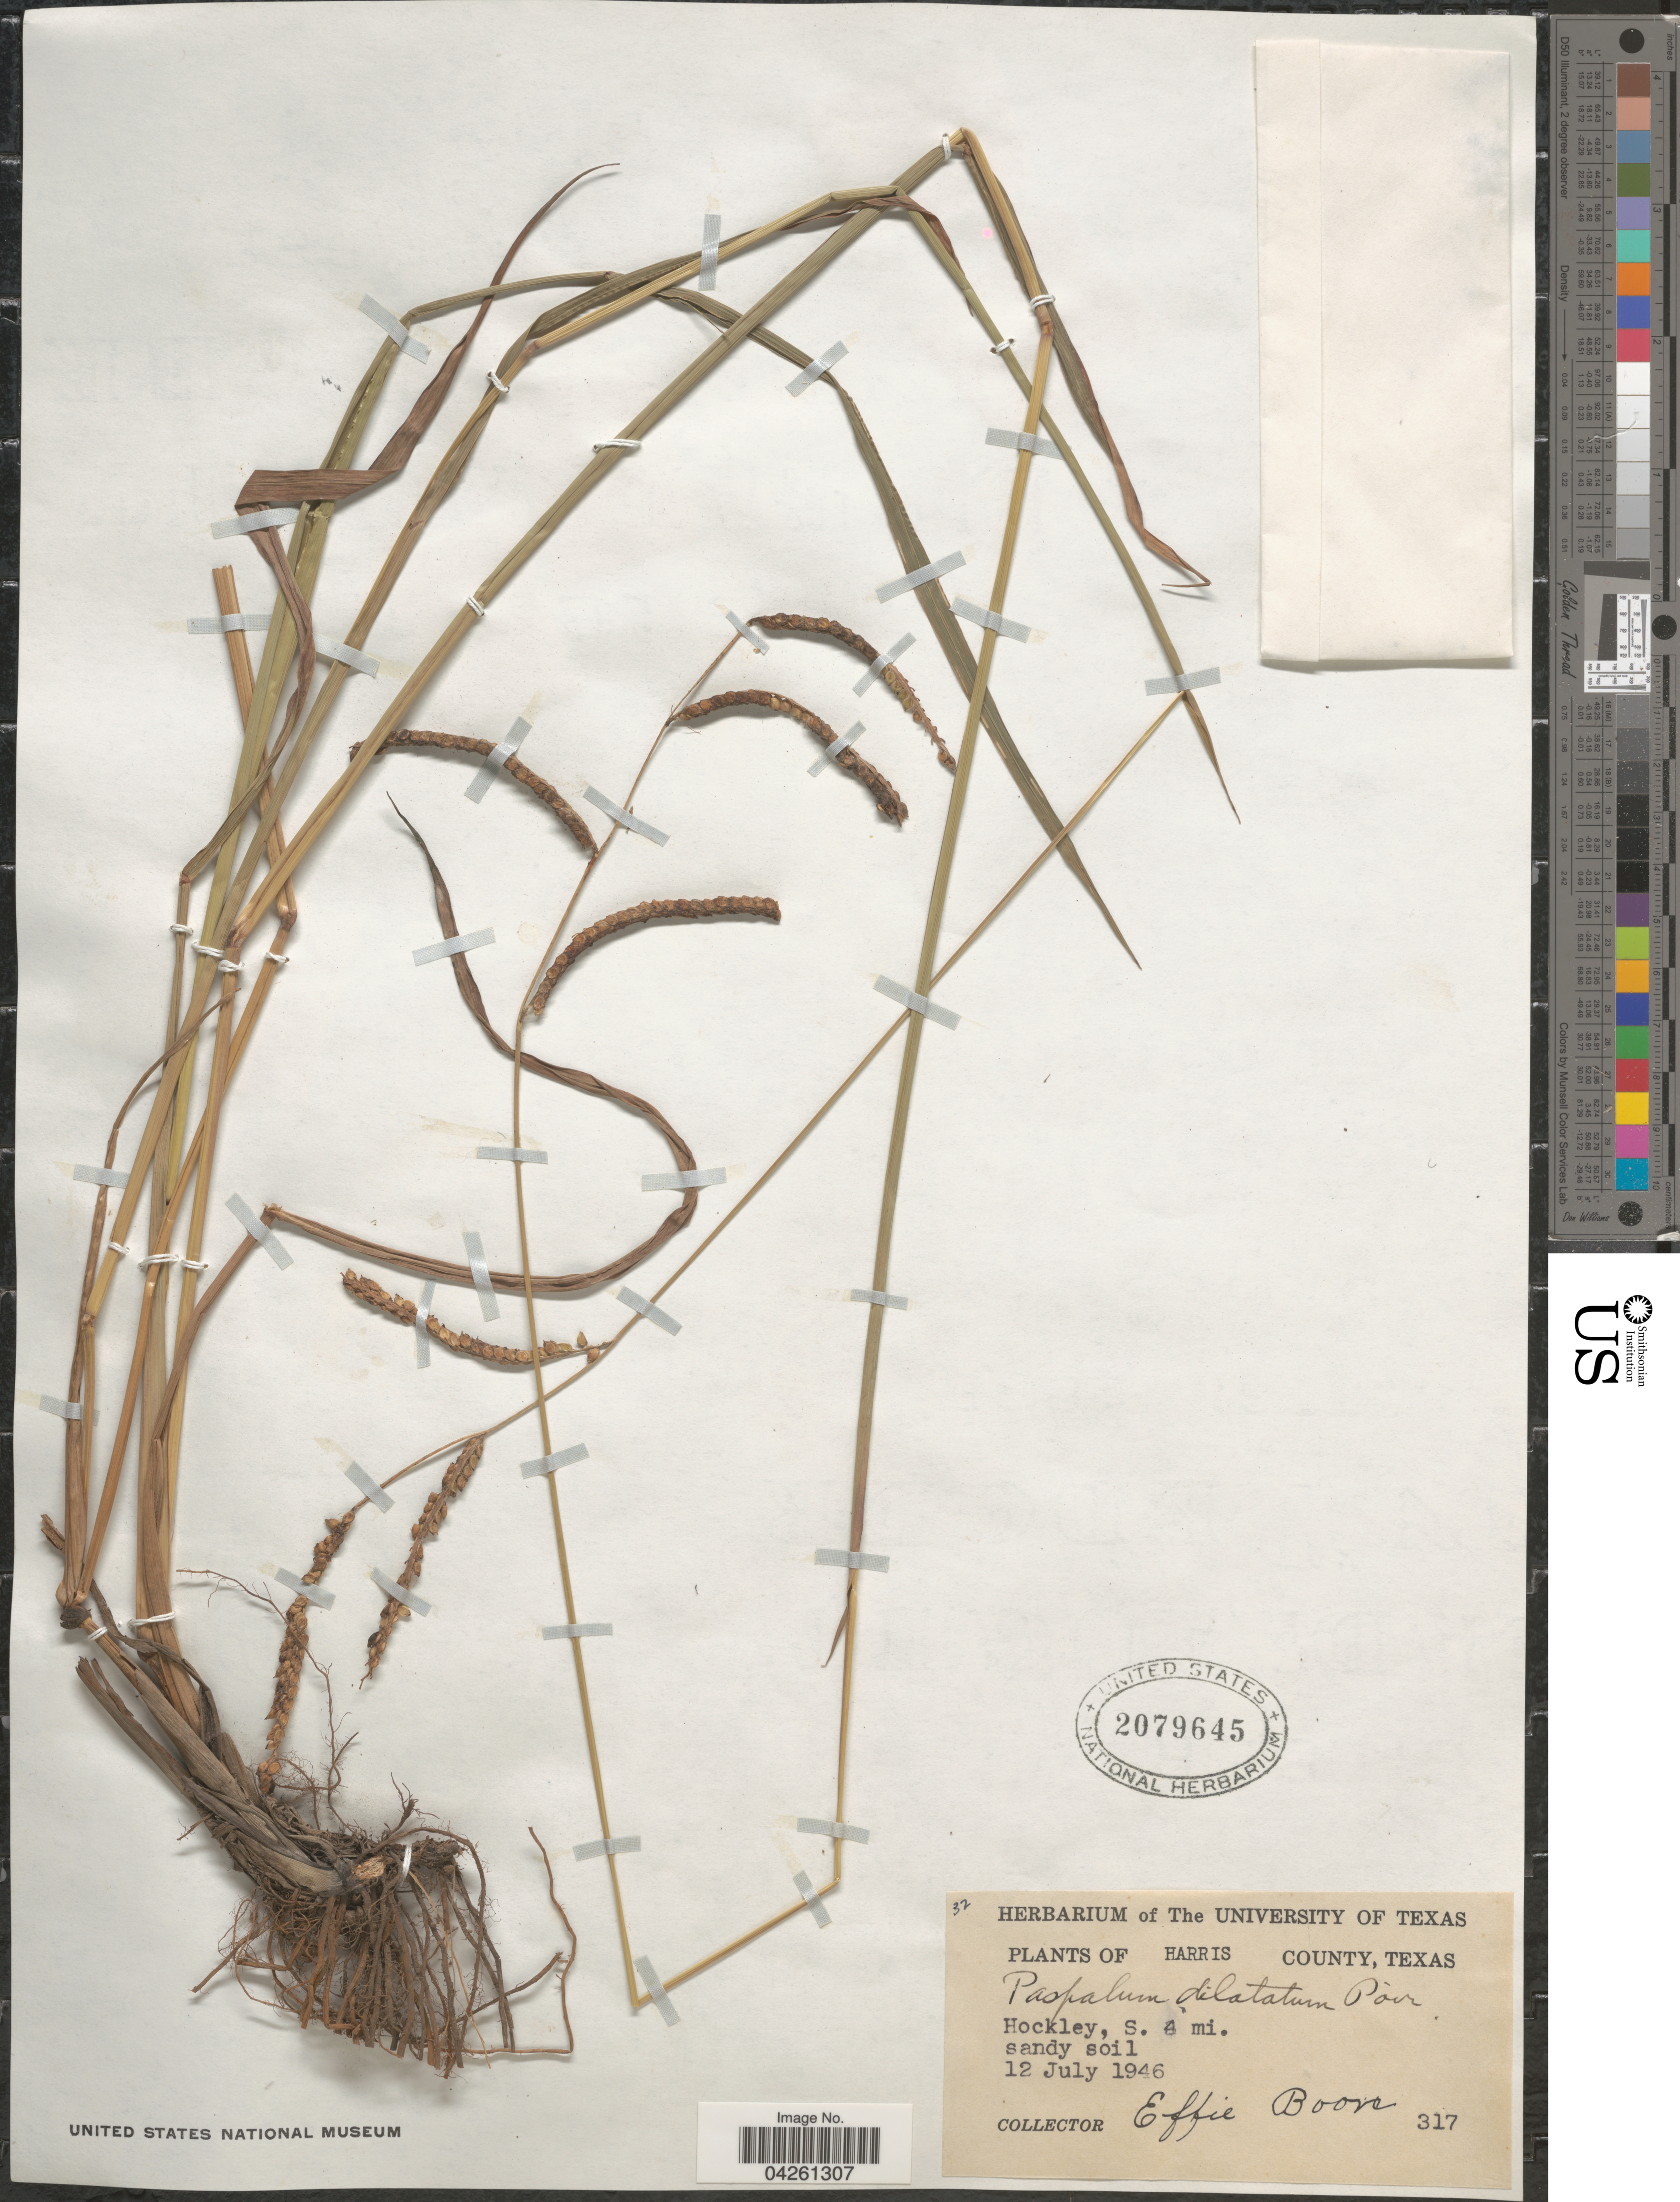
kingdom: Plantae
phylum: Tracheophyta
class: Liliopsida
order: Poales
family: Poaceae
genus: Paspalum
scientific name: Paspalum dilatatum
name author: Poir.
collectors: E. Boon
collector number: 317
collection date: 1946-07-12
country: United States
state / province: Texas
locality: Harris County. Hockley, S. 4 mi. sandy soil.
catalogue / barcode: US 2079645